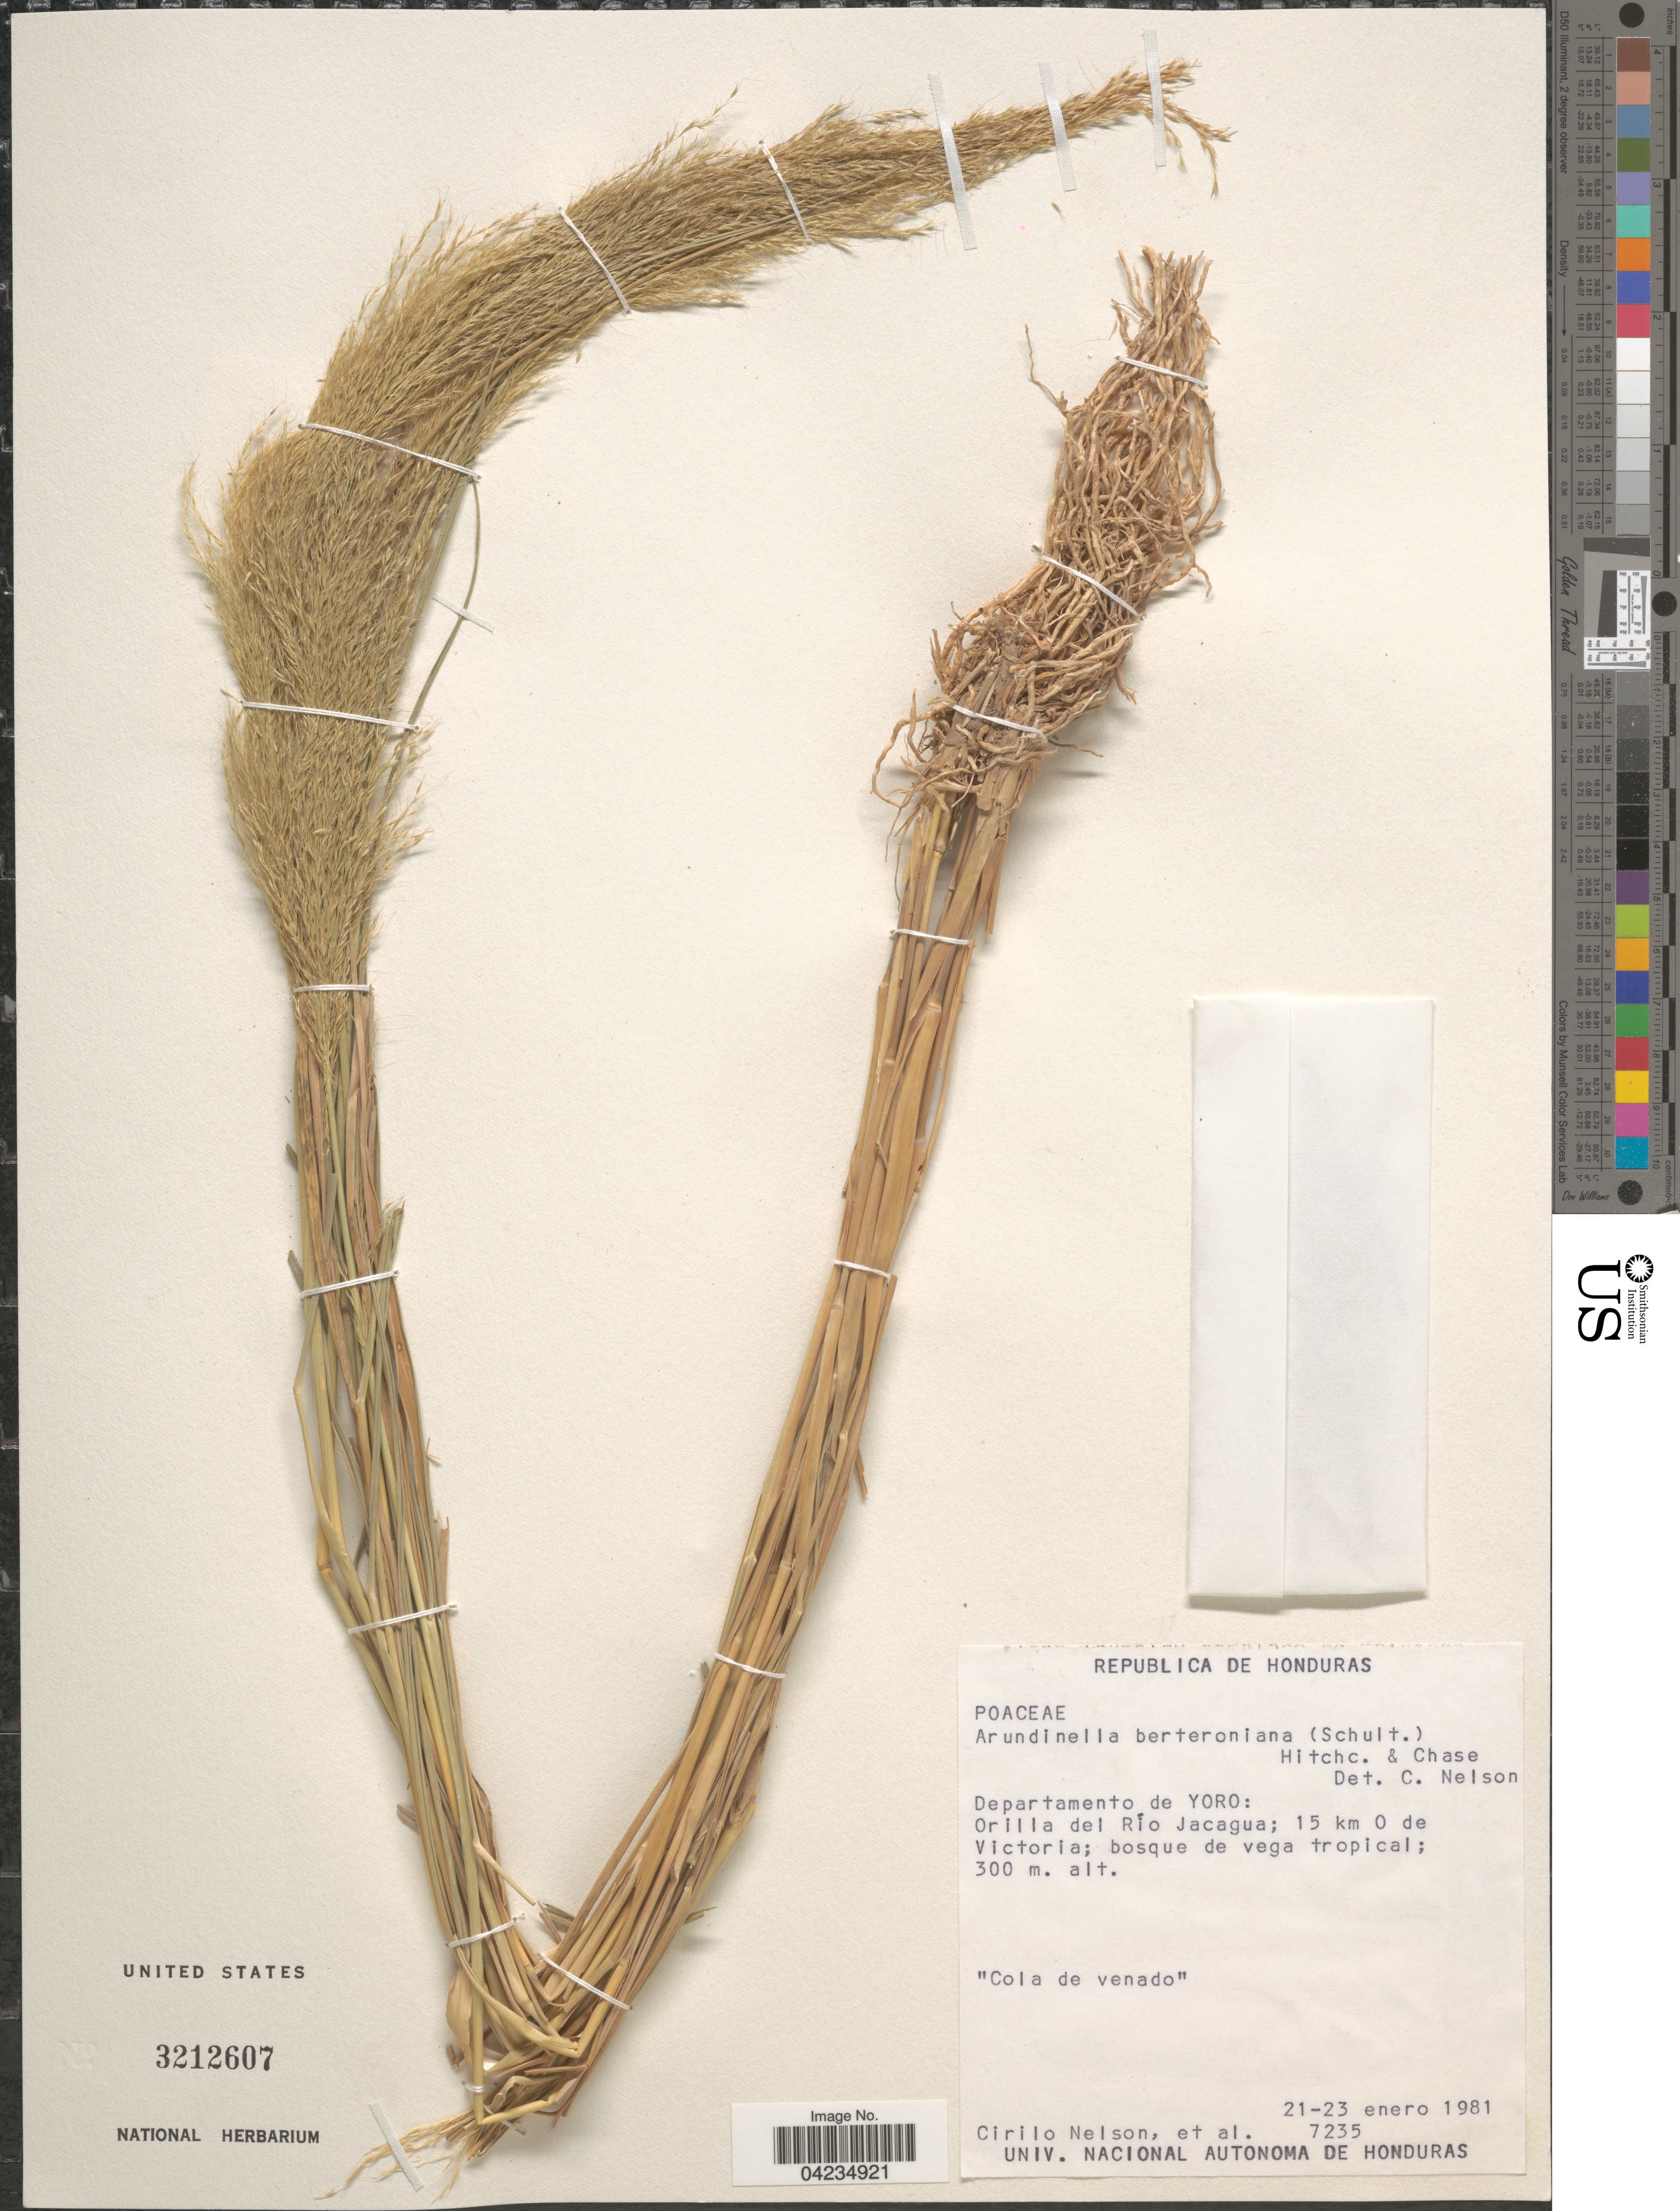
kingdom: Plantae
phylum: Tracheophyta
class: Liliopsida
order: Poales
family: Poaceae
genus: Arundinella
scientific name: Arundinella berteroniana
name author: (Schult.) Hitchc. & Chase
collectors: C. Nelson & et al.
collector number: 7235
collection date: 1981-01-21/1981-01-23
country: Honduras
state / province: Yoro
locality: Departamento de Yoro: Orilla del Río Jacagua; 15 km O de Victoria.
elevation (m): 300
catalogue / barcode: US 3212607